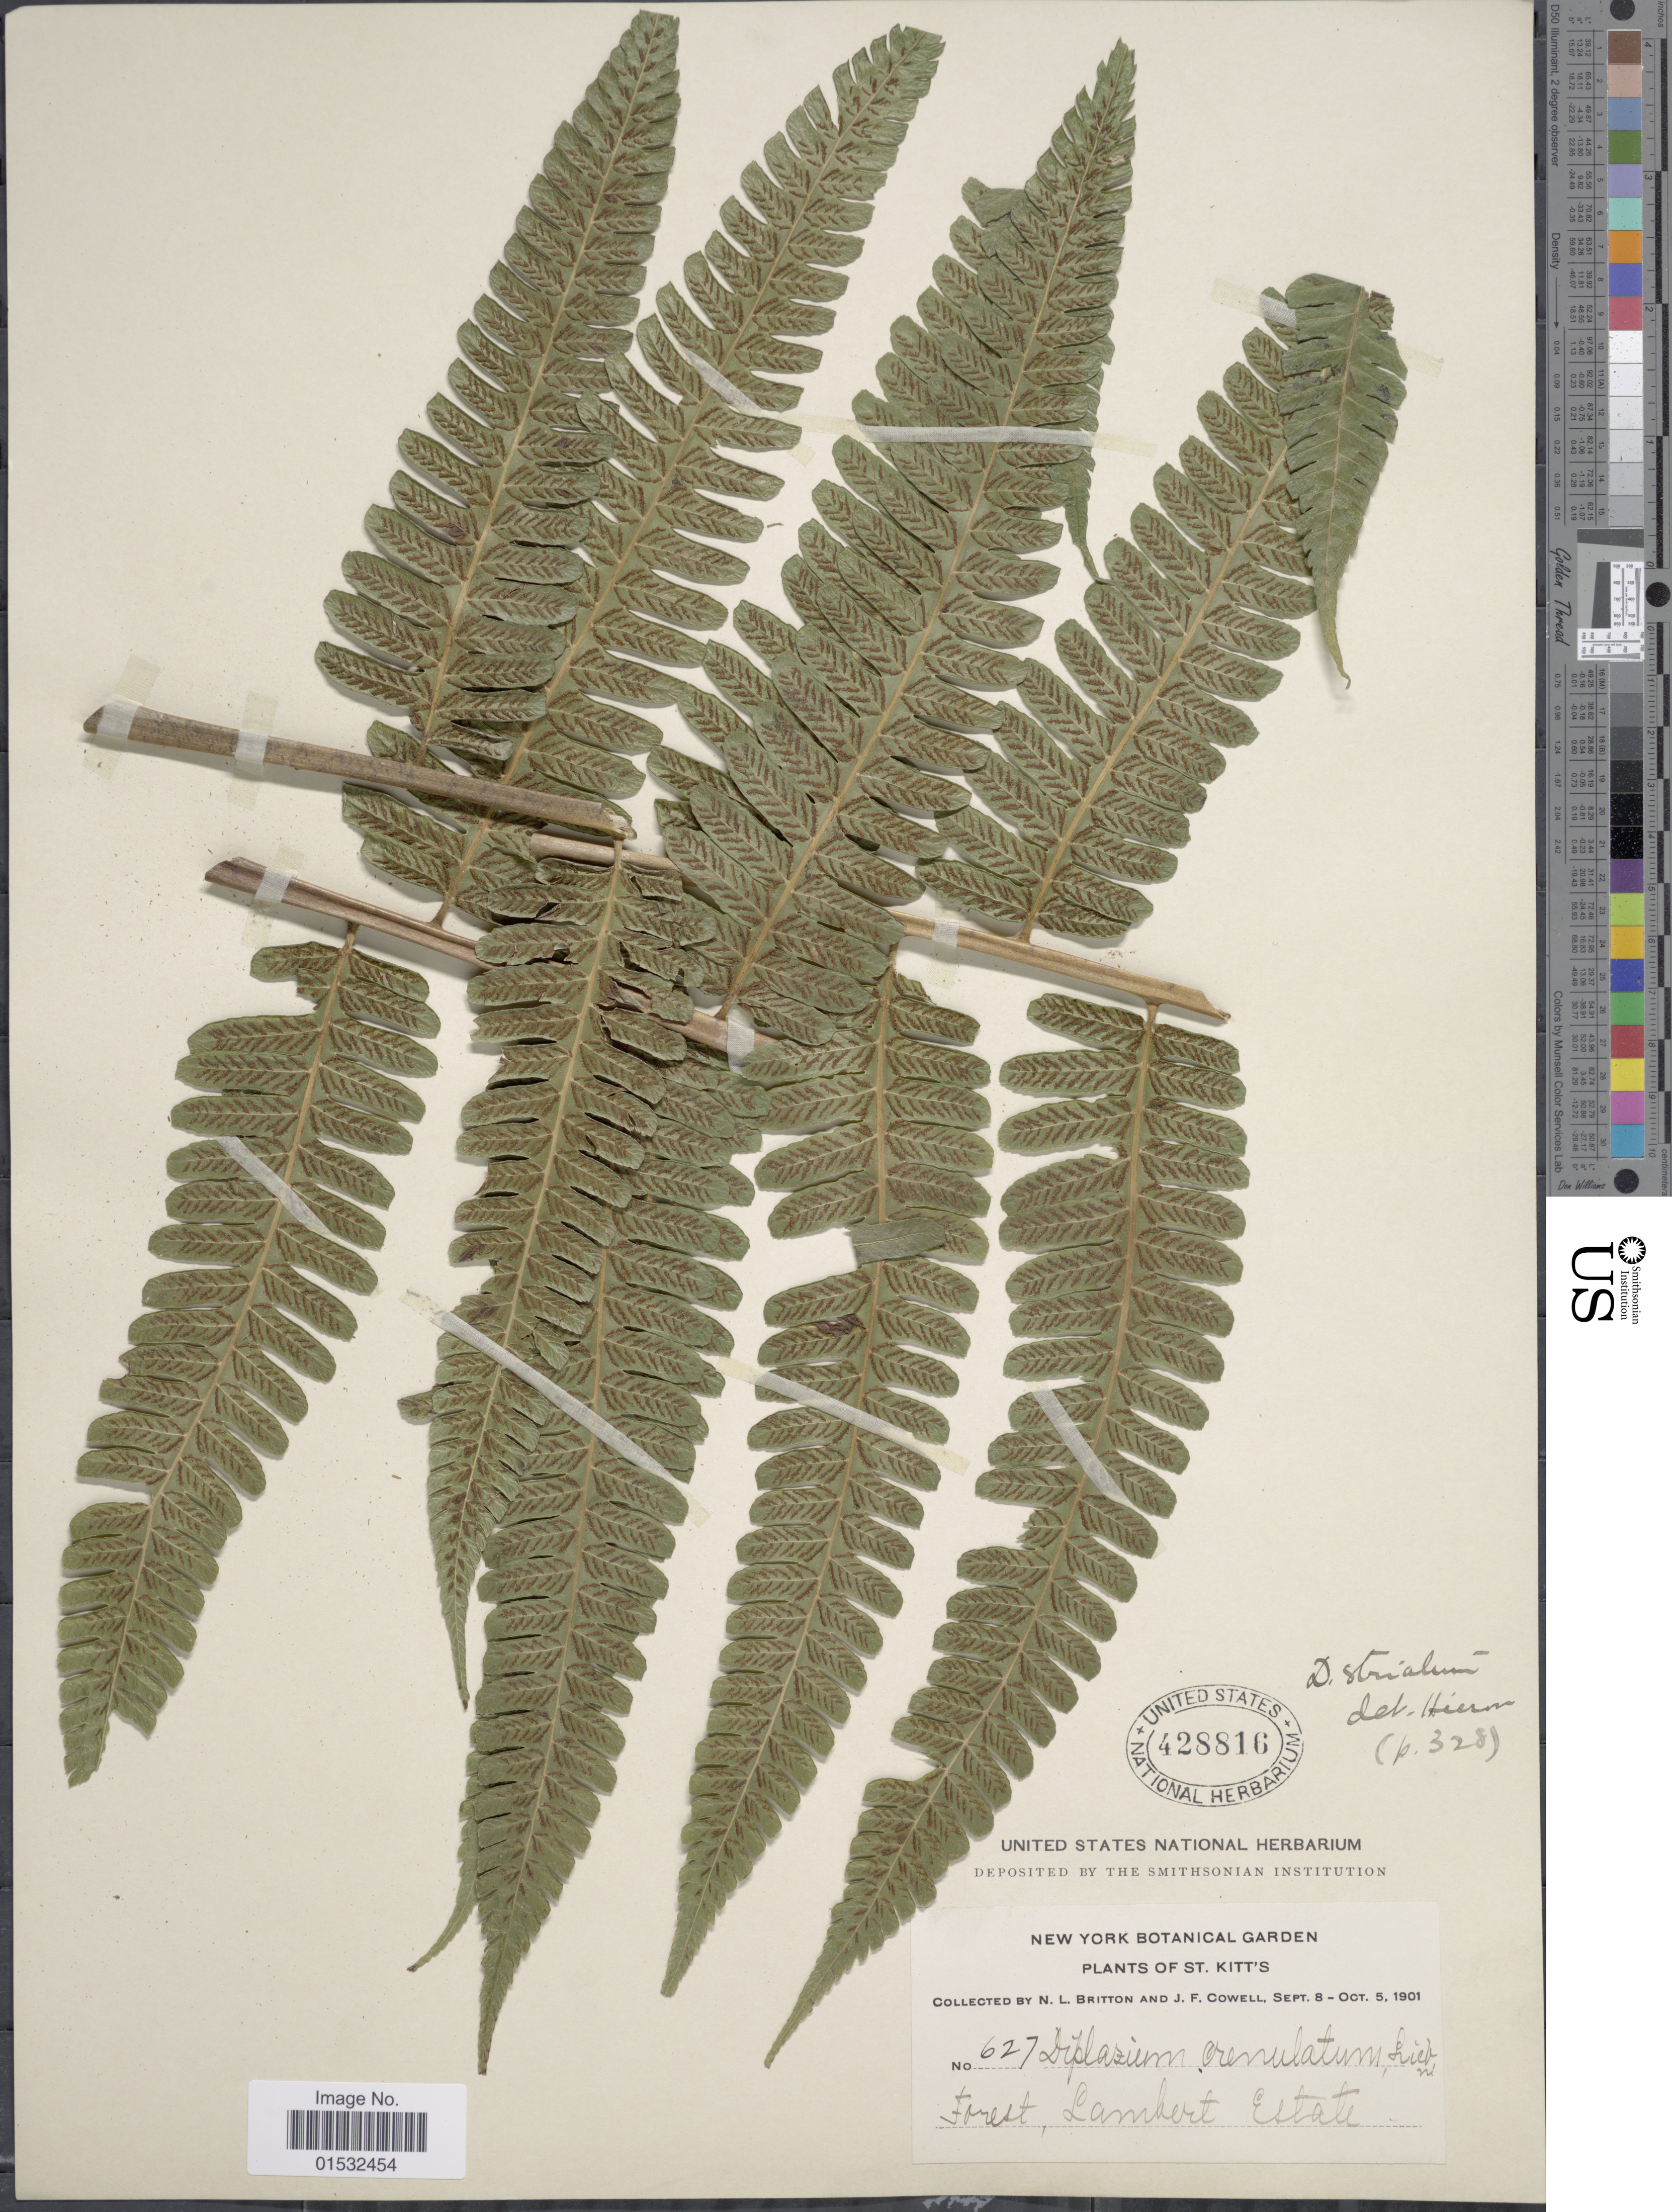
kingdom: Plantae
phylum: Tracheophyta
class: Polypodiopsida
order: Polypodiales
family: Athyriaceae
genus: Diplazium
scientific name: Diplazium striatum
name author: (L.) C. Presl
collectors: N. Britton & J. F. Cowell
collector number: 627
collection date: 1901-08-08/1901-10-05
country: St. Christopher-Nevis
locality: St. Kitt's. Lambert Estate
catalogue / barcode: US 428816